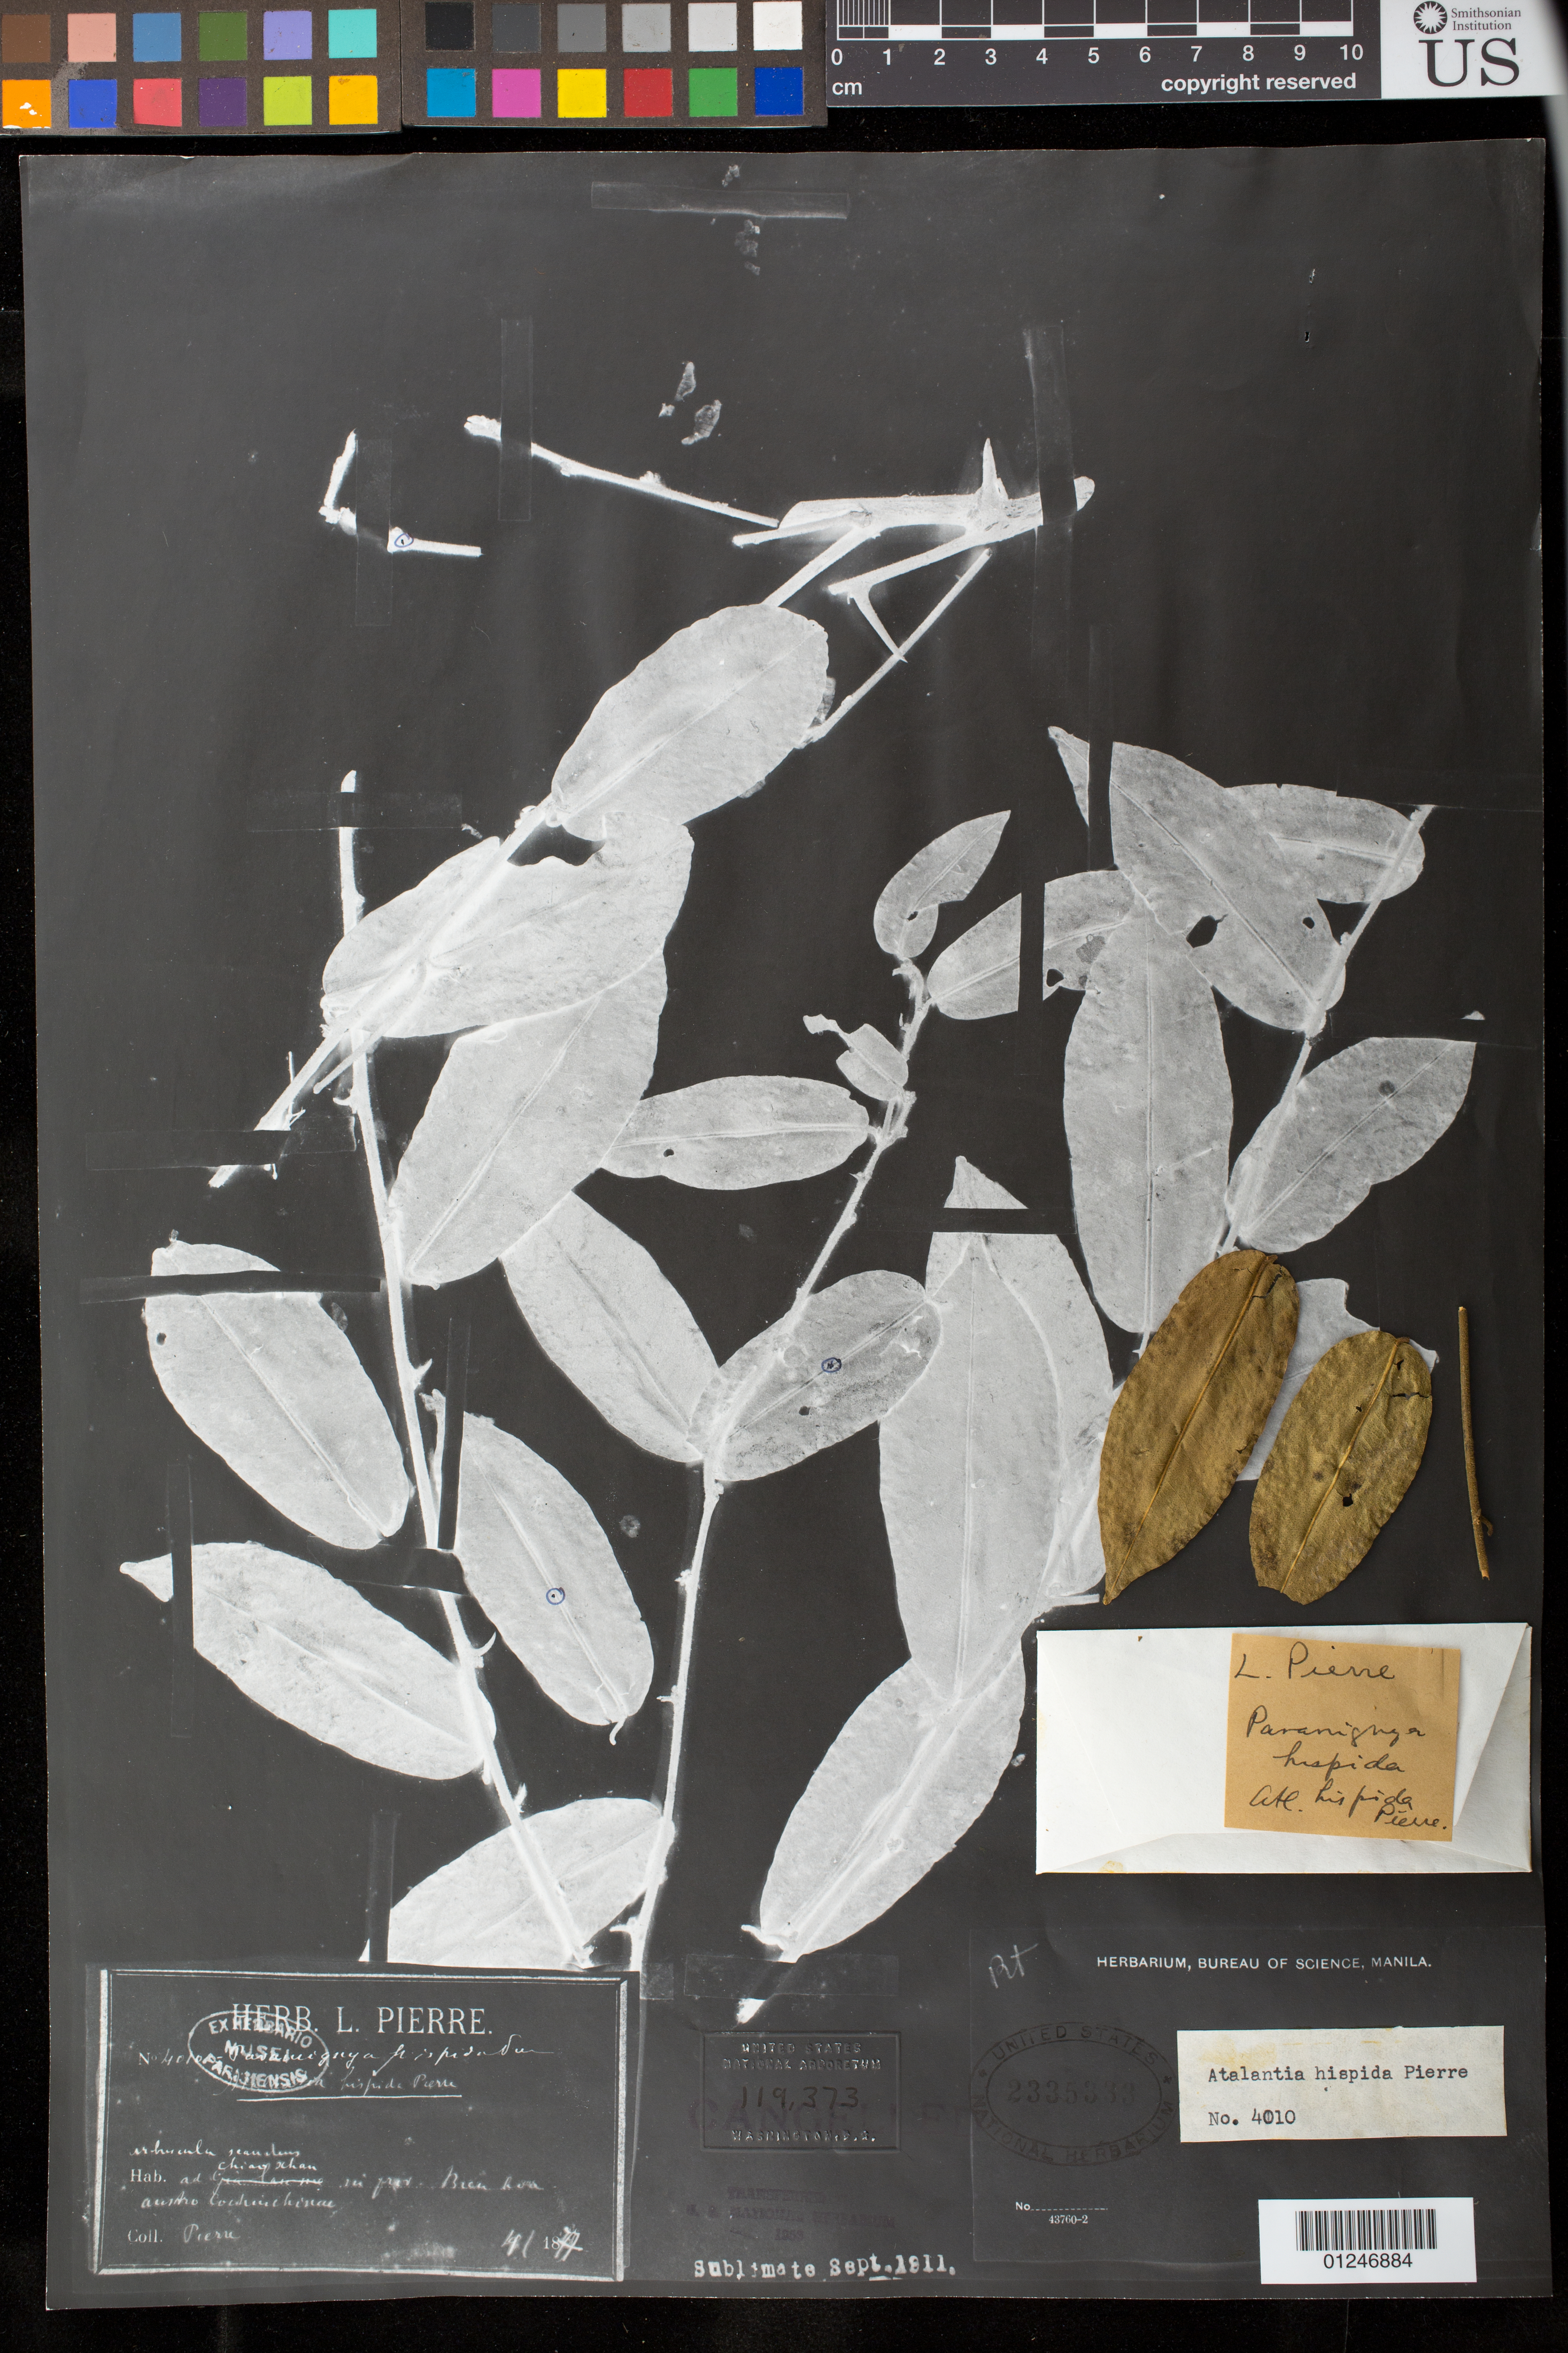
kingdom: Plantae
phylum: Tracheophyta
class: Magnoliopsida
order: Sapindales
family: Rutaceae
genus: Atalantia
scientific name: Atalantia hispida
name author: Pierre ex Guillaumin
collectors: L. Pierre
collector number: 4010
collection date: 1877-04-18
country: Vietnam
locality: Ho Chi Minh. Bien Hoa. Ad Chiao Ochan, austro-Cochinchinae.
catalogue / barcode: US 2335333